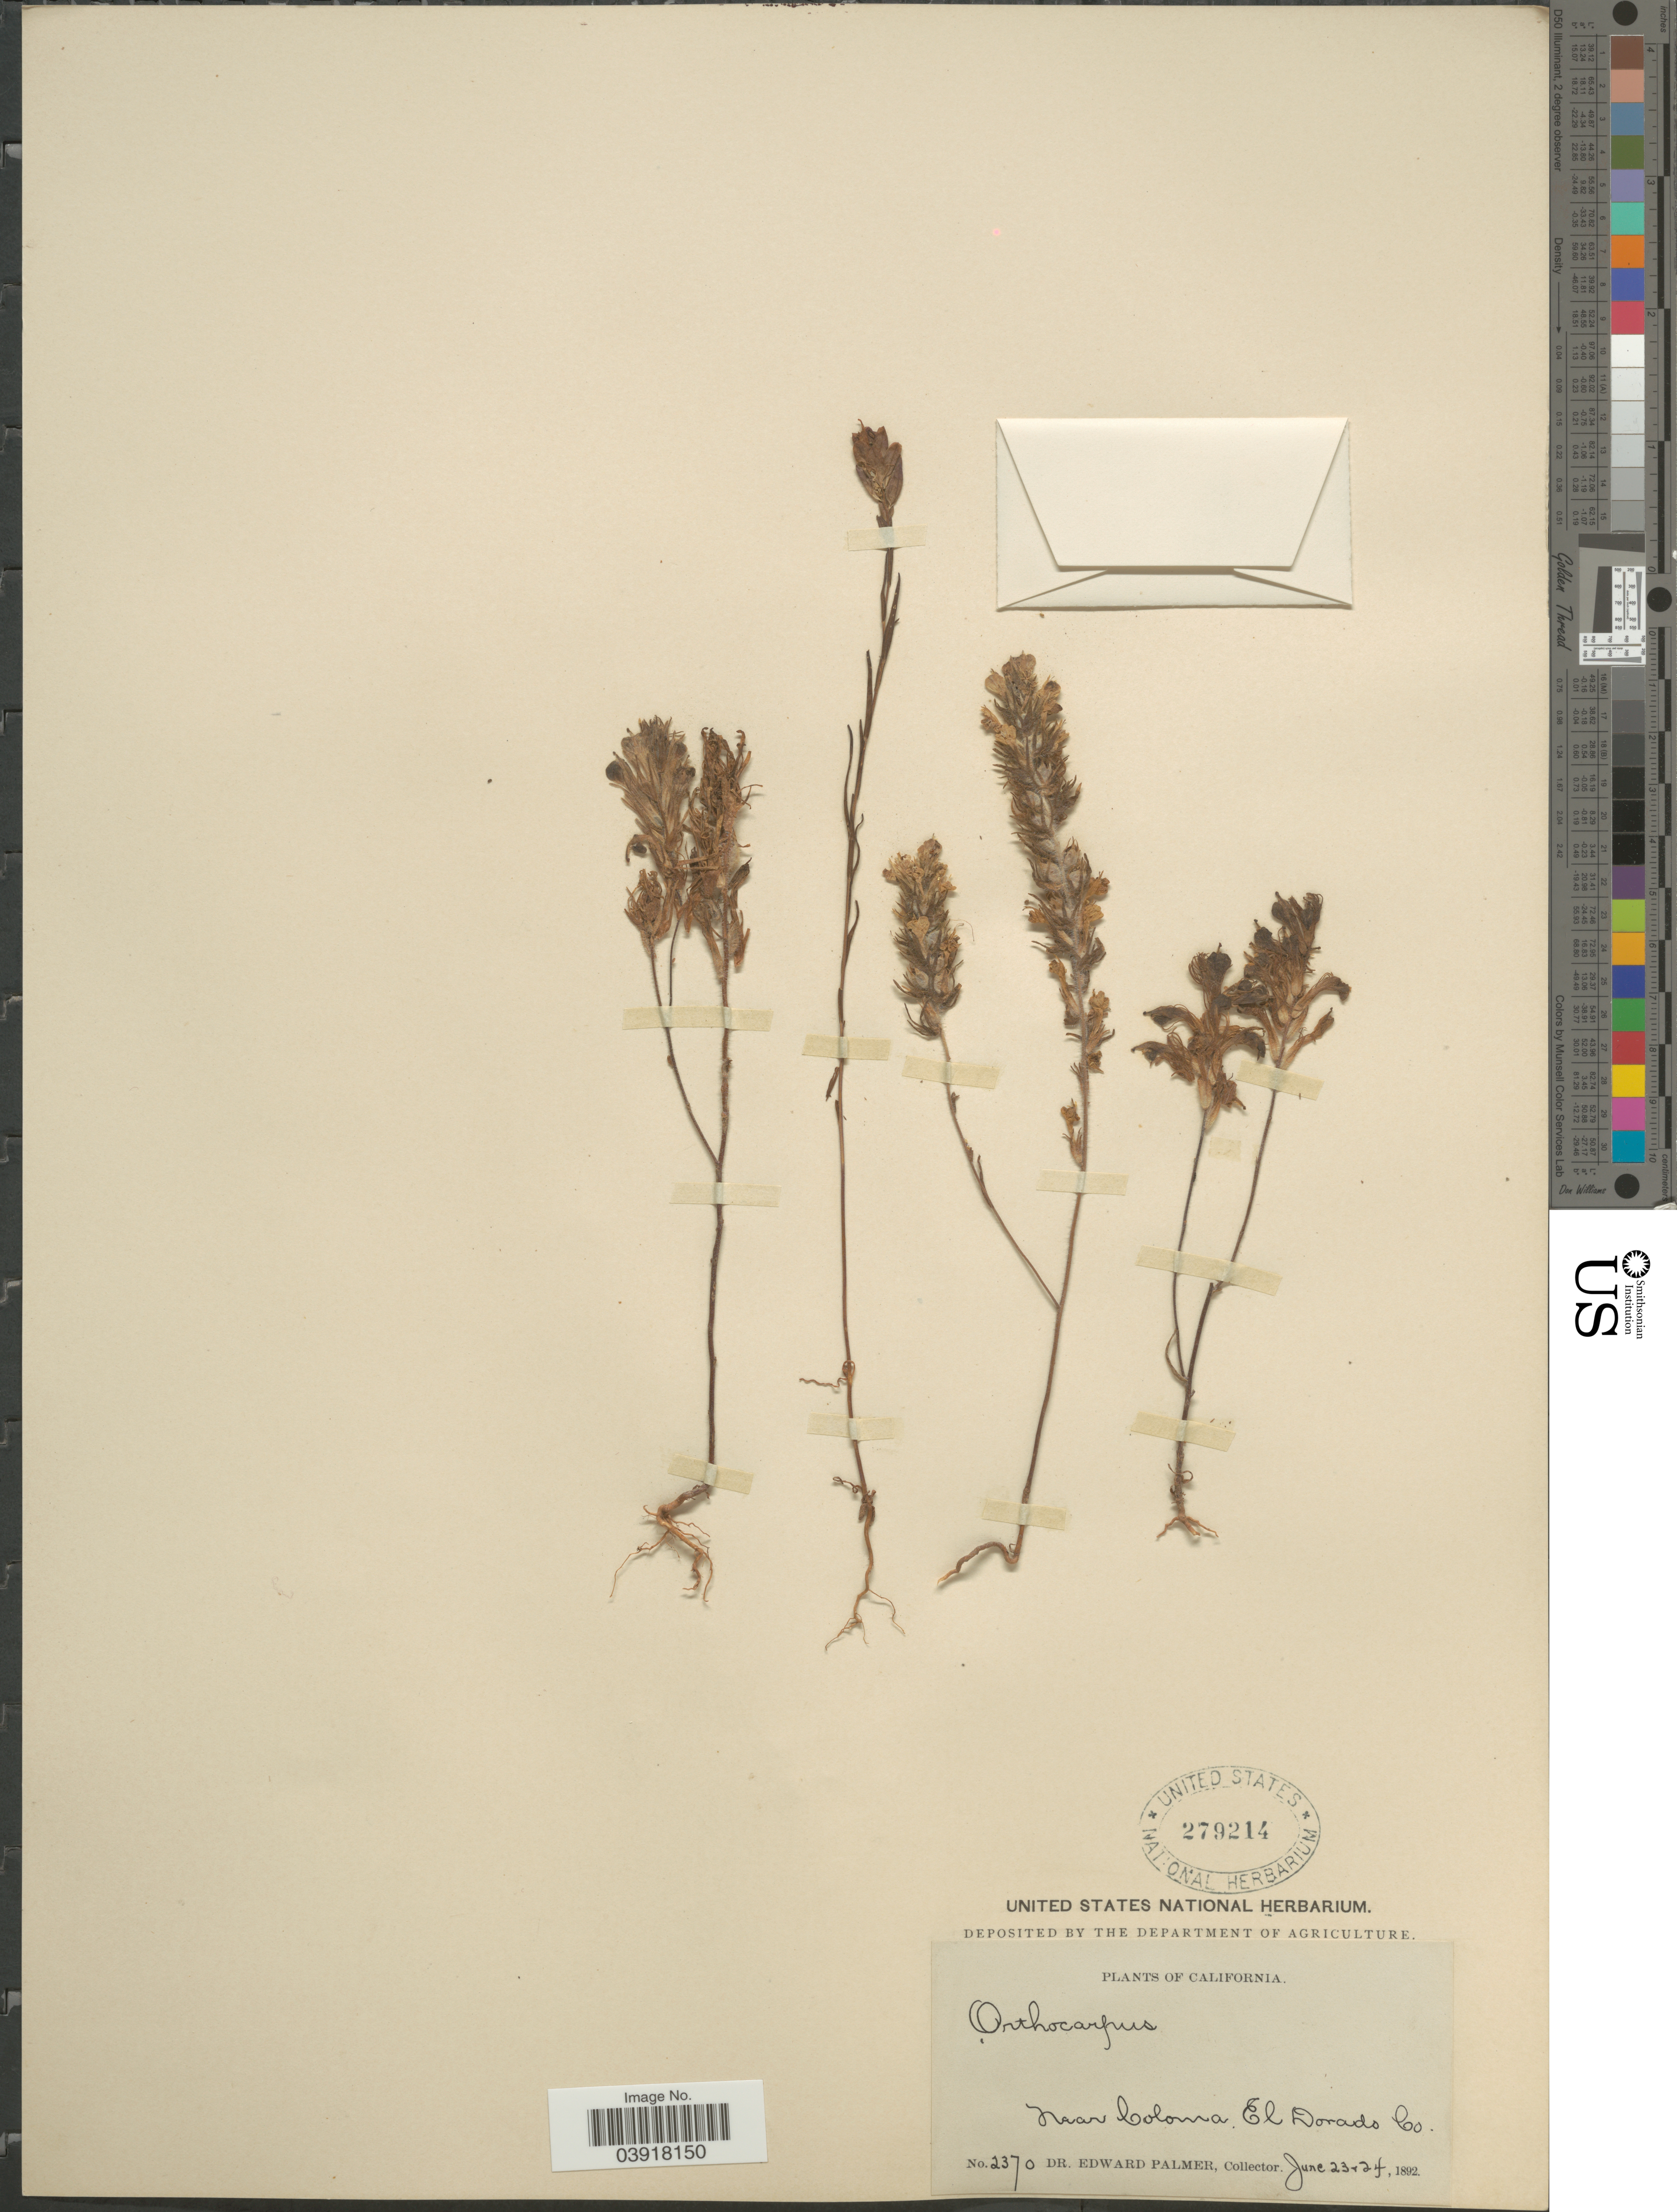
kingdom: Plantae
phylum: Tracheophyta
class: Magnoliopsida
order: Lamiales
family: Orobanchaceae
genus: Orthocarpus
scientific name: Orthocarpus sp.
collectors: E. Palmer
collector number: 2370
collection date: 1892-06-23/1892-06-24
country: United States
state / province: California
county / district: El Dorado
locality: Near Coloma. El Dorado Co.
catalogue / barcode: US 279214